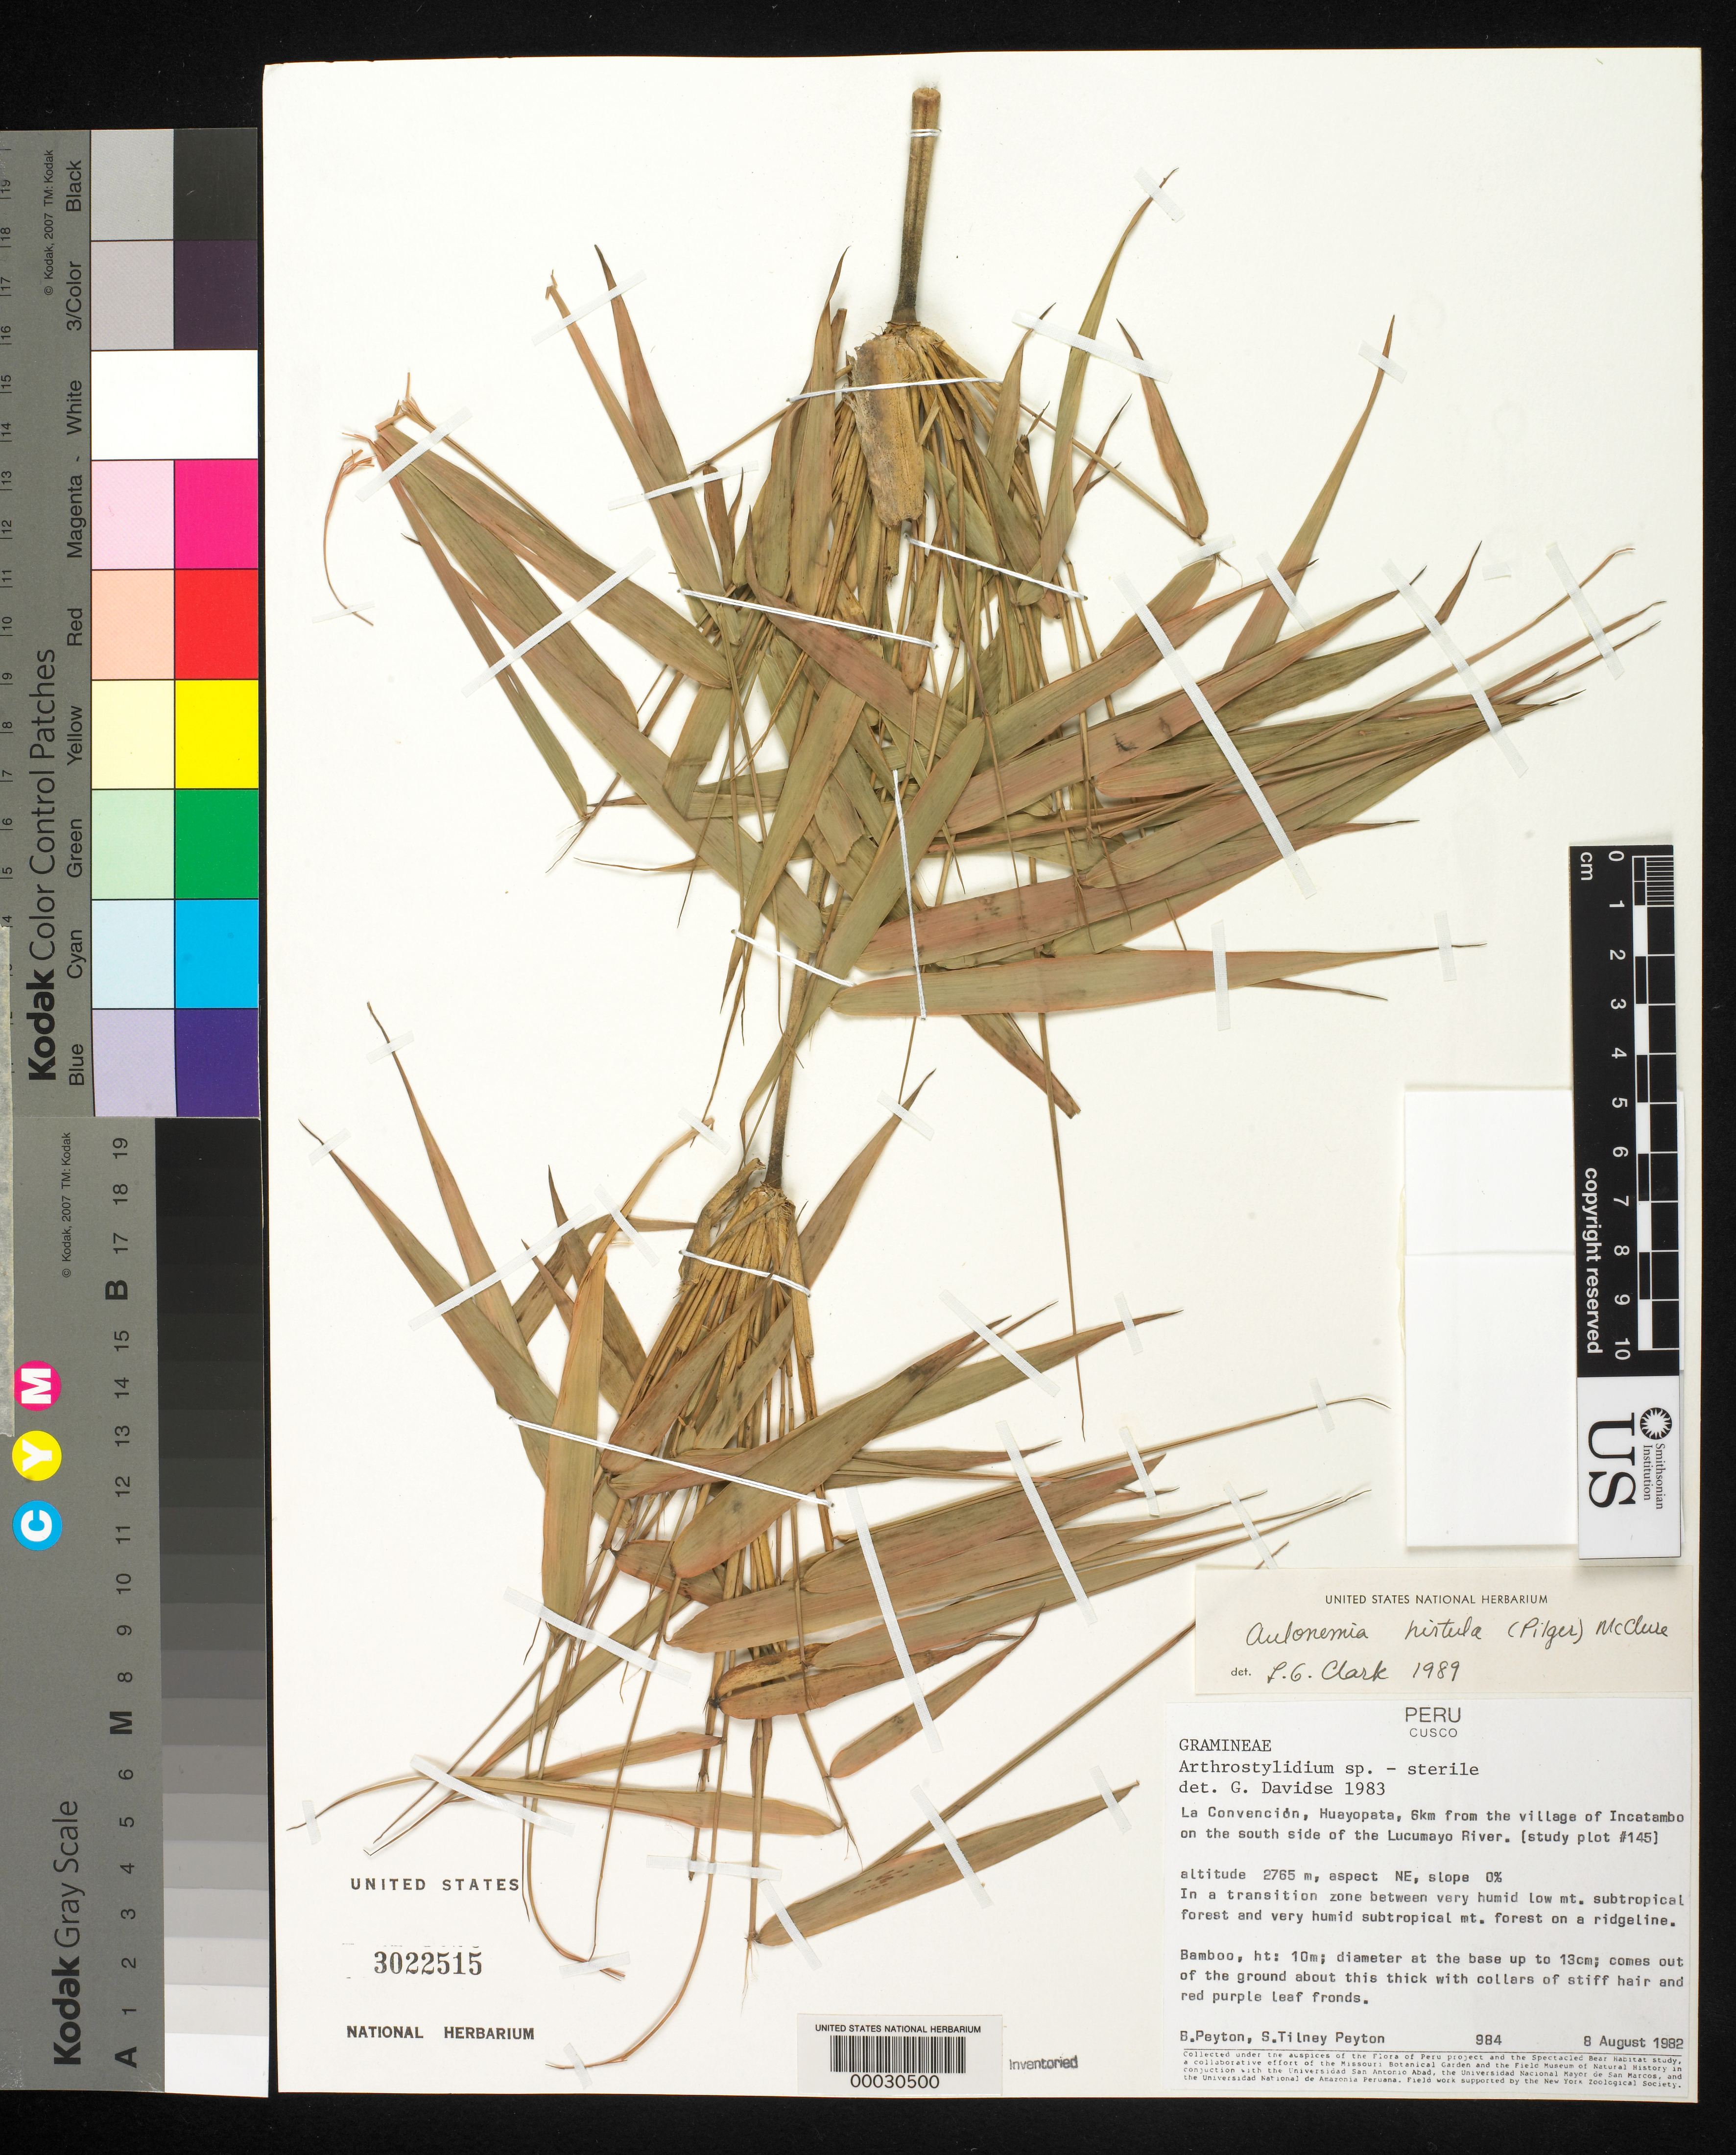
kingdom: Plantae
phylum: Tracheophyta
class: Liliopsida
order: Poales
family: Poaceae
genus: Aulonemia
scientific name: Aulonemia hirtula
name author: (Pilg.) McClure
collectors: B. Peyton & S. Peyton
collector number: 984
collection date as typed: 08 Aug 1982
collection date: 1982-08-08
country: Peru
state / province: Cusco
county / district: La Convención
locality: La Convención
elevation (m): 2765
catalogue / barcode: US 3022515